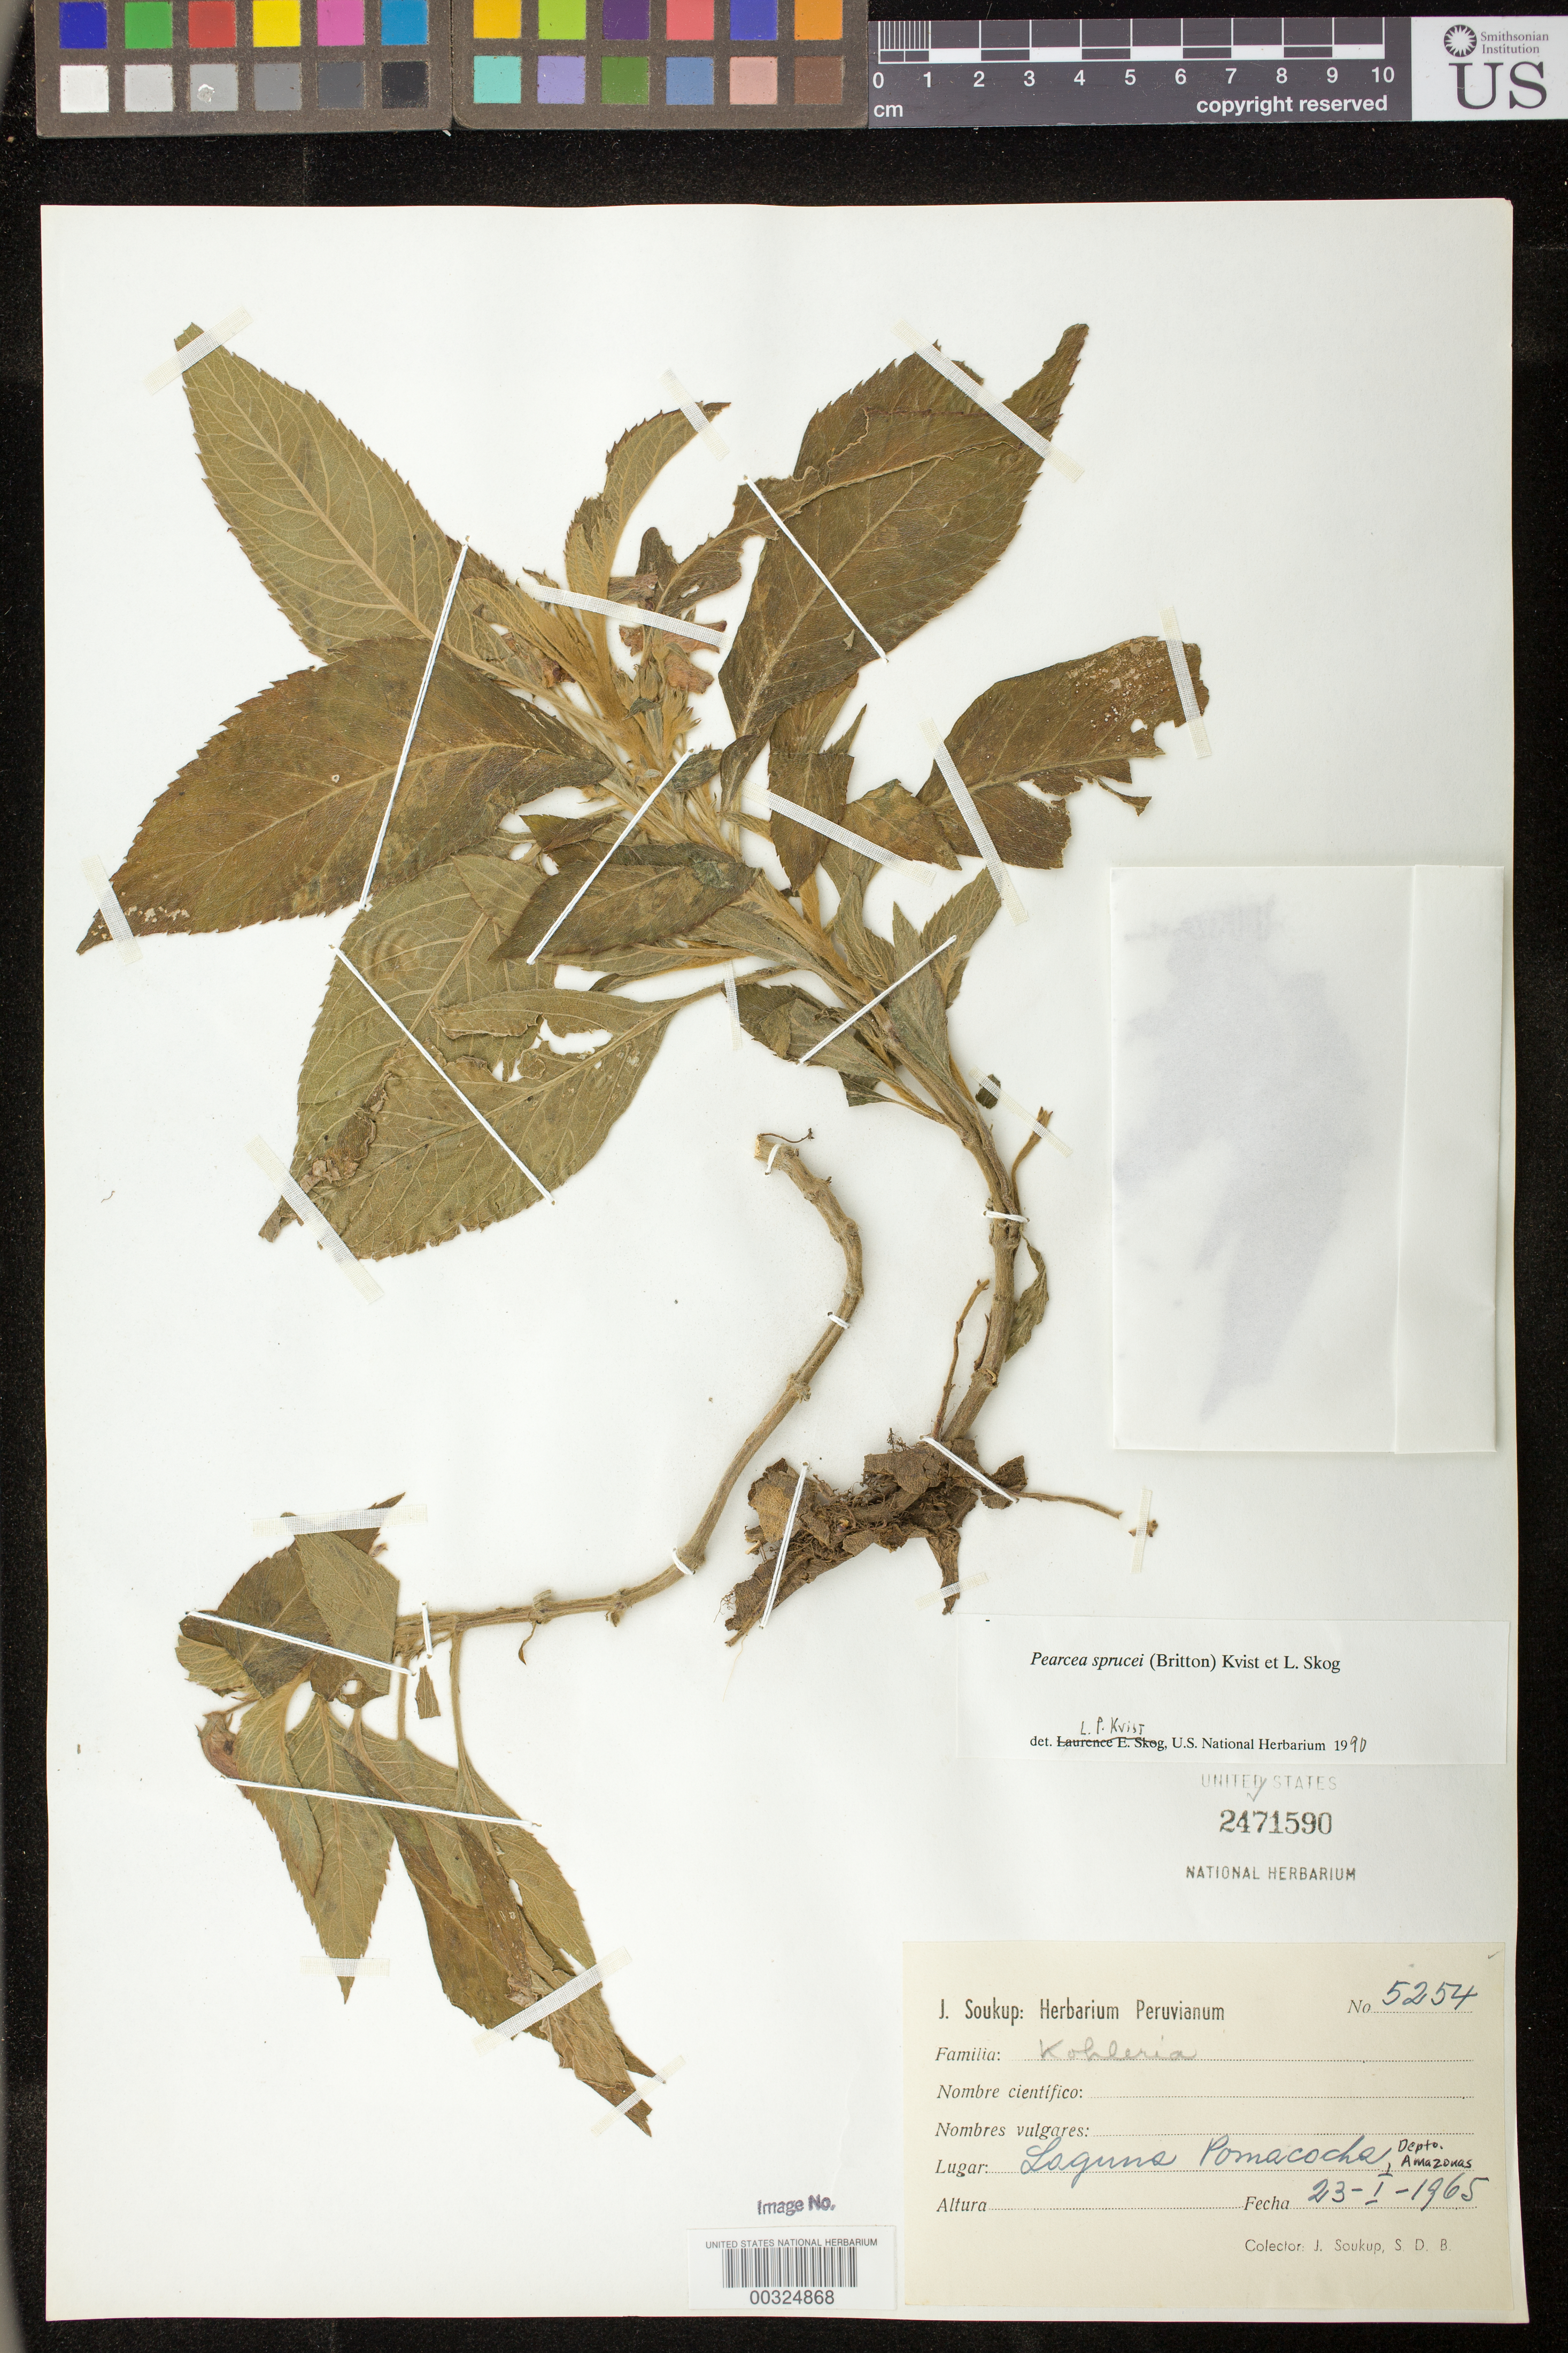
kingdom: Plantae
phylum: Tracheophyta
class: Magnoliopsida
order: Lamiales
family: Gesneriaceae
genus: Pearcea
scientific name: Pearcea sprucei var. sprucei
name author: (Britton ex Rusby) L.P. Kvist & L.E. Skog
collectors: J. J. Soukup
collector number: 5254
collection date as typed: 23 Jan 1965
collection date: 1965-01-23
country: Peru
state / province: Amazonas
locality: Laguna Pomacocha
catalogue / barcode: US 2471590